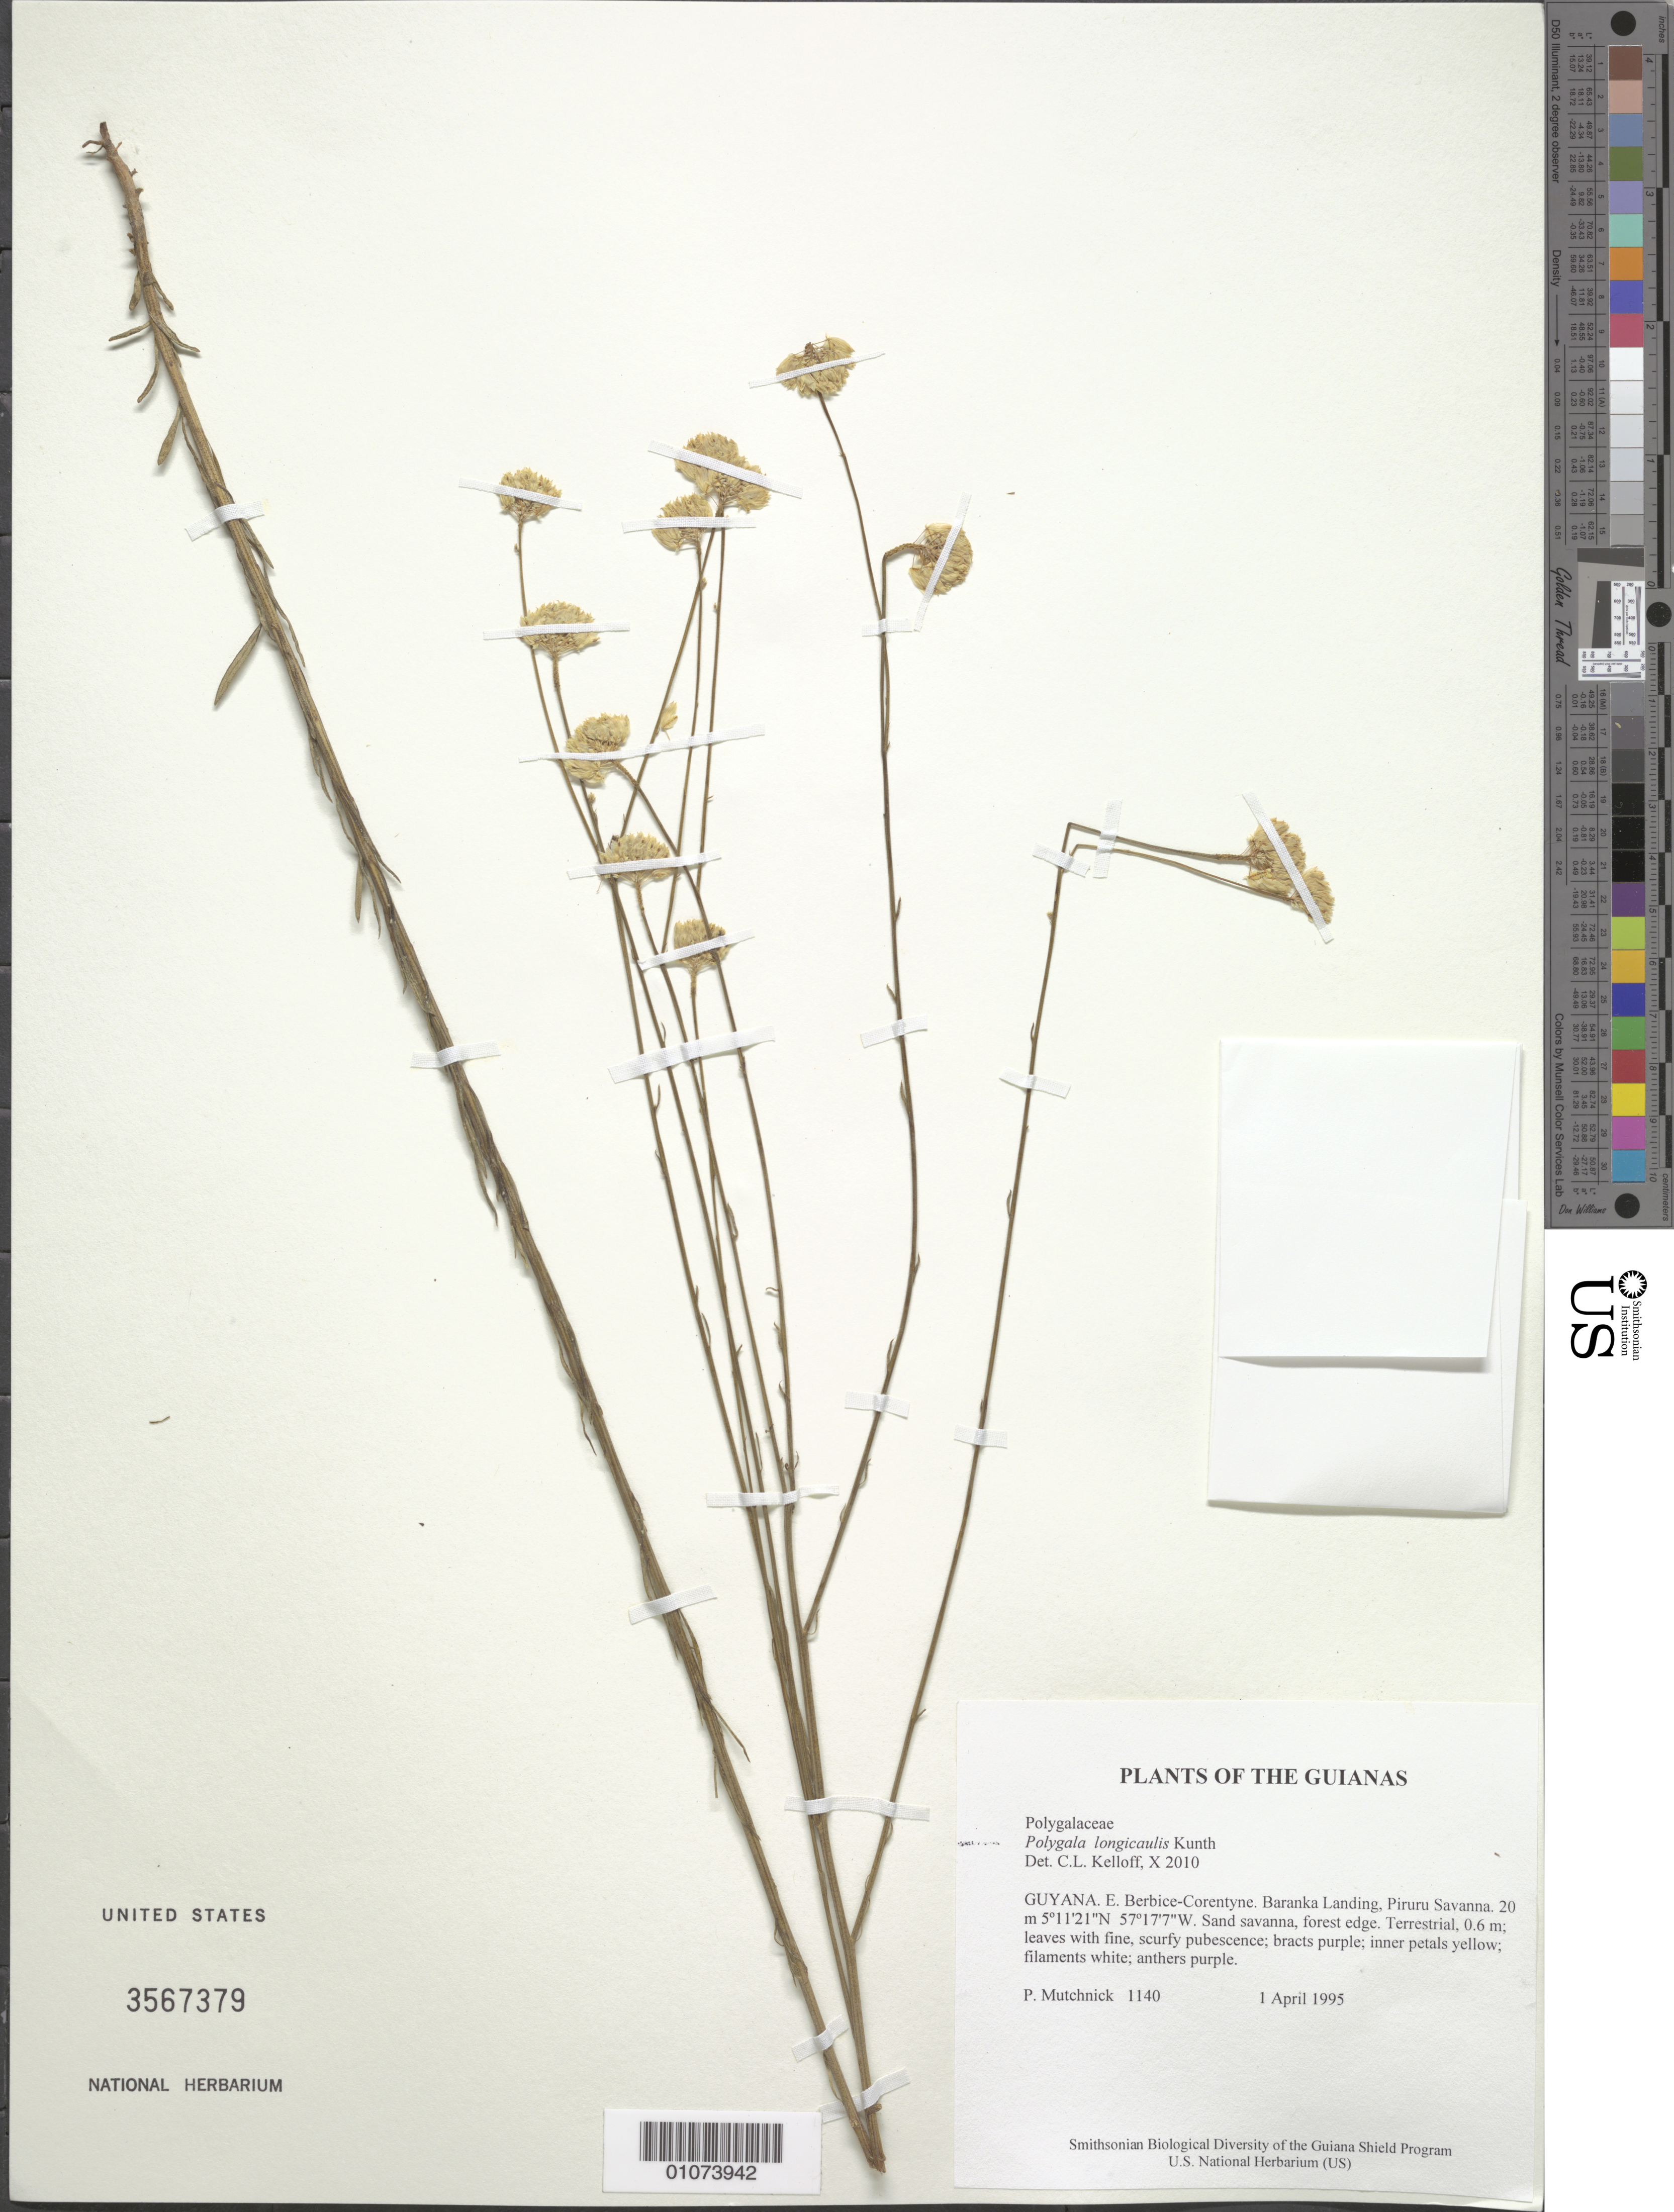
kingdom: Plantae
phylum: Tracheophyta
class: Magnoliopsida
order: Fabales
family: Polygalaceae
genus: Polygala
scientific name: Polygala longicaulis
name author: Kunth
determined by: Kelloff, Carol L., (US), Smithsonian Institution - National Museum of Natural History (UNITED STATES)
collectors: P. Mutchnick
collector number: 1140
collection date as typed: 1 April 1995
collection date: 1995-04-01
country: Guyana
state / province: E. Berbice-Corentyne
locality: Baranka Landing, Piruru Savanna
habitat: Sand savanna, forest edge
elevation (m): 20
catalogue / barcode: US 3567379